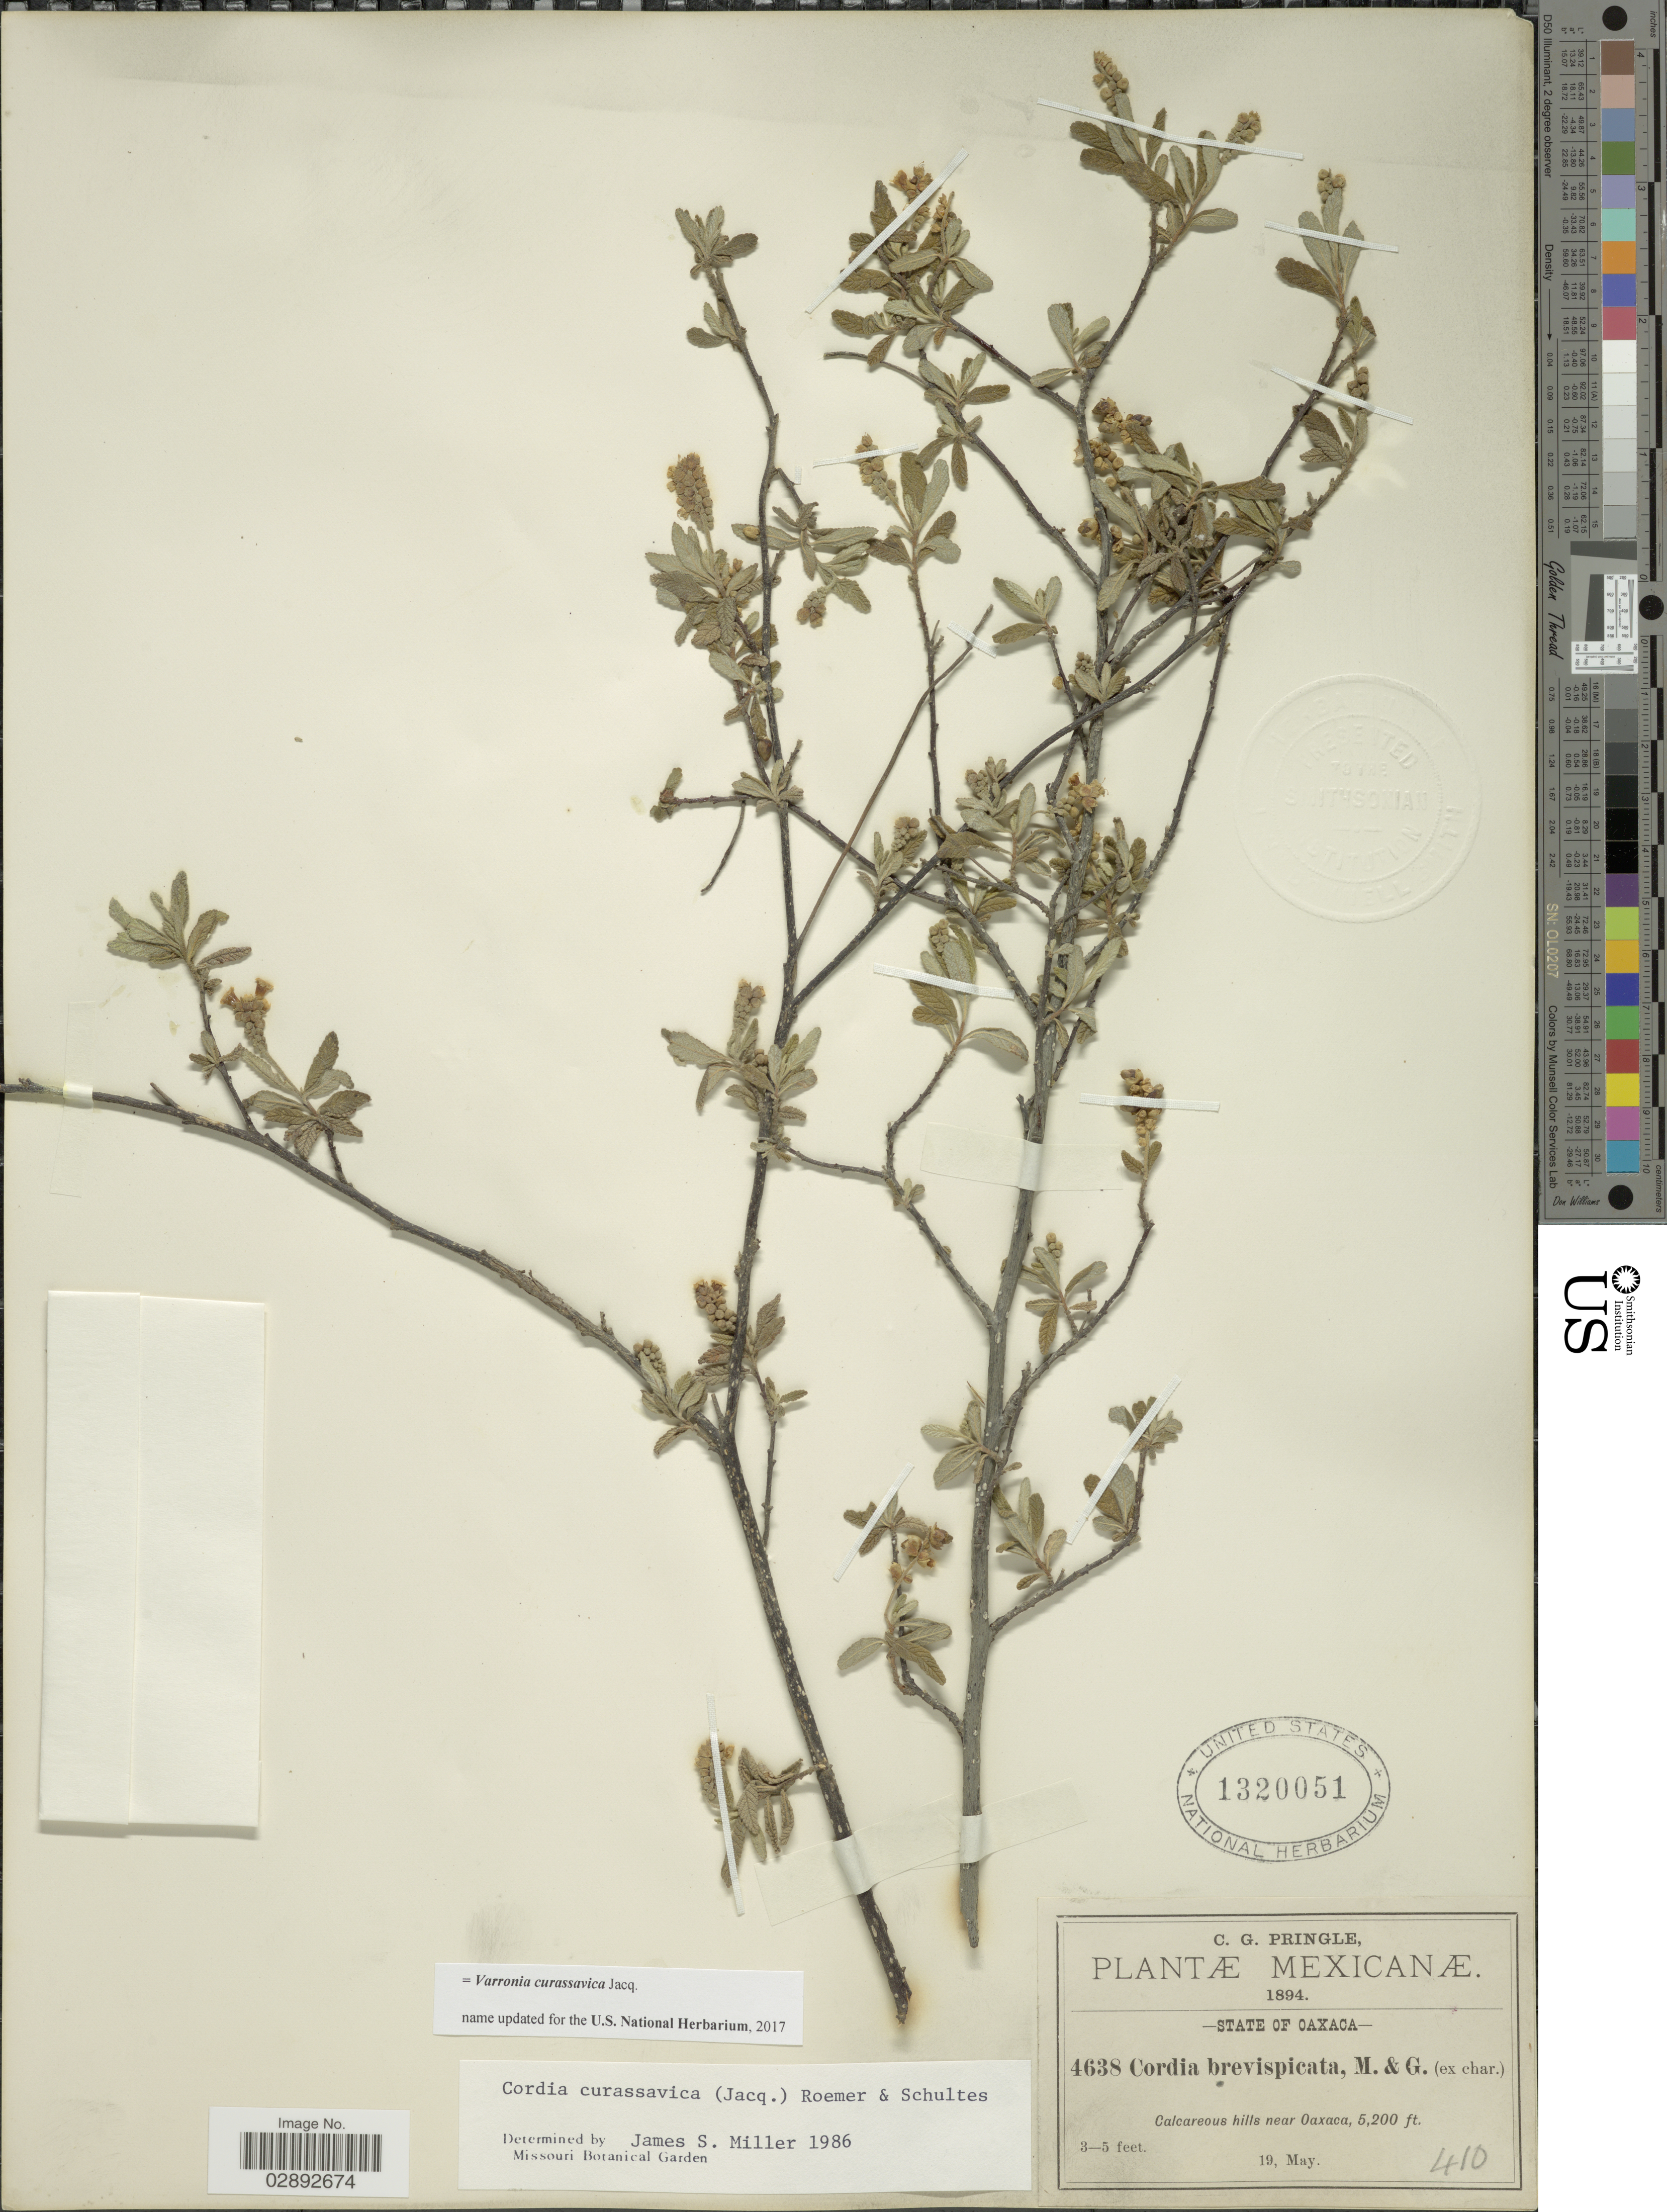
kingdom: Plantae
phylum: Tracheophyta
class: Magnoliopsida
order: Boraginales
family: Cordiaceae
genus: Varronia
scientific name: Varronia curassavica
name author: Jacq.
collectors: C. G. Pringle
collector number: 4638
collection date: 1894-05-19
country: Mexico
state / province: Oaxaca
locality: Calcareous hills near Oaxaca.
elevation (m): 1585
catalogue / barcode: US 1320051